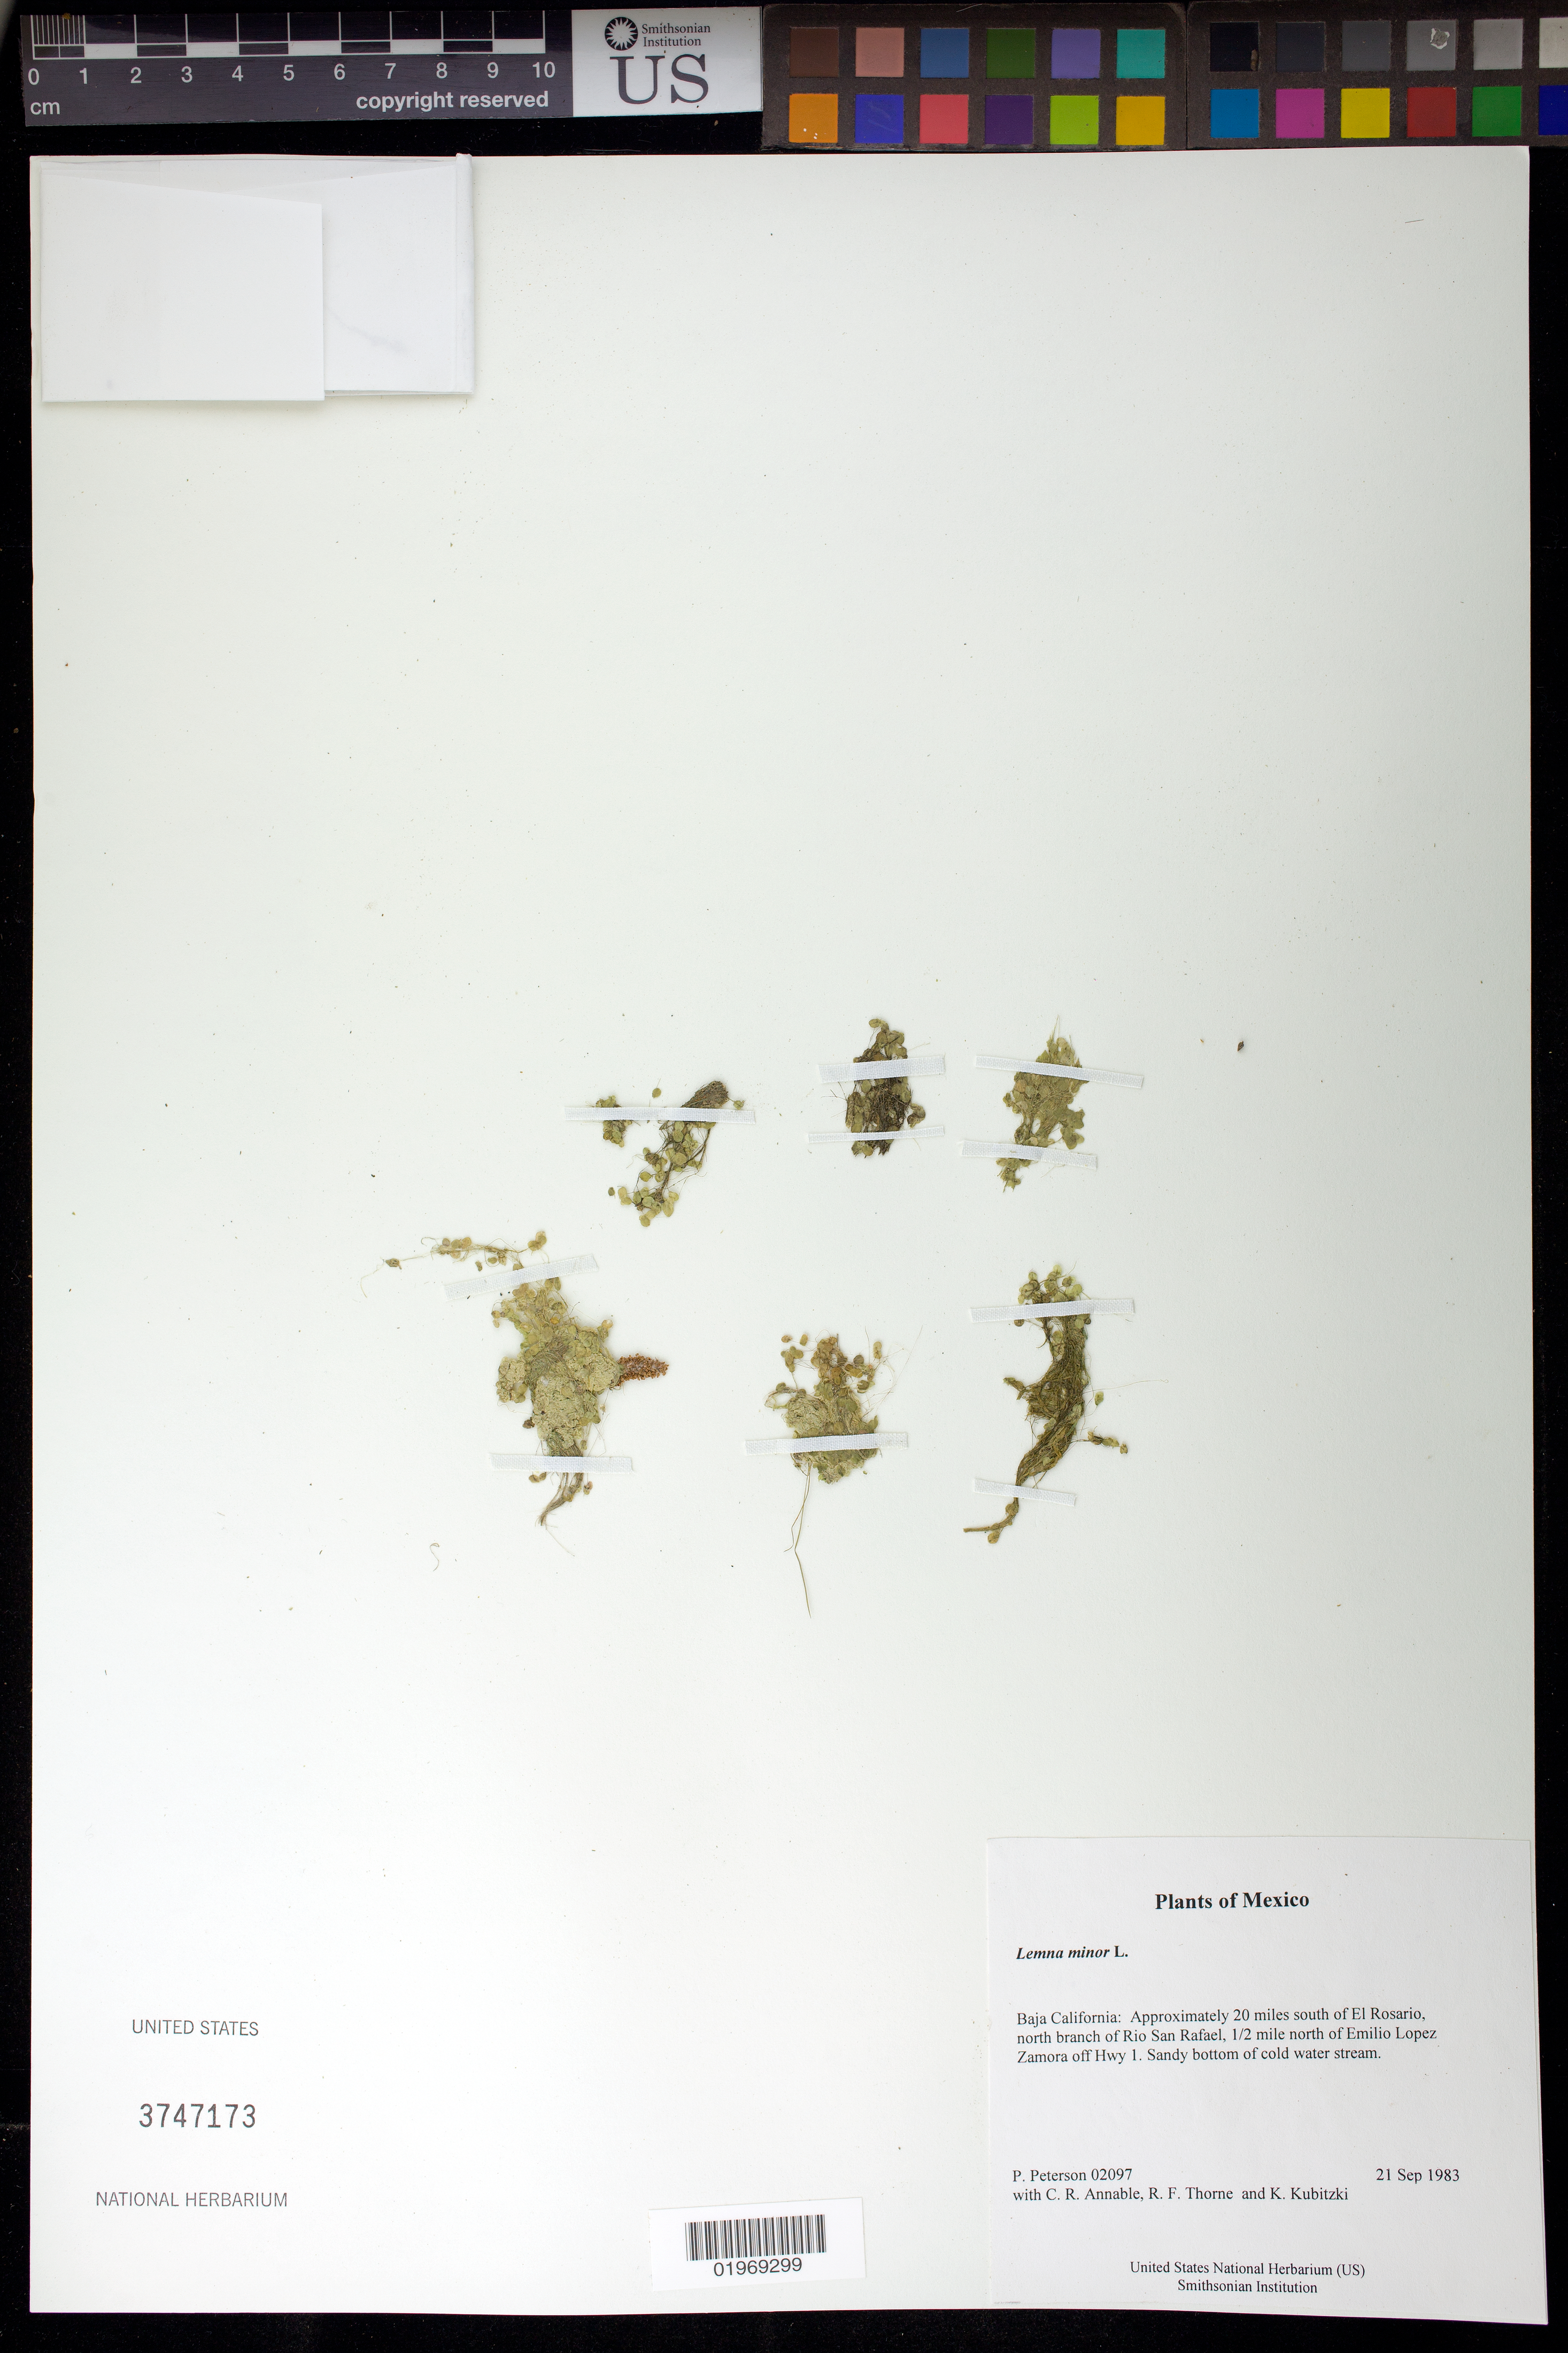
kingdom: Plantae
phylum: Tracheophyta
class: Liliopsida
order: Alismatales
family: Araceae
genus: Lemna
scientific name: Lemna minor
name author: L.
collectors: P. M. Peterson, C. R. Annable, R. F. Thorne & K. Kubitzki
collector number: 02097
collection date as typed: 21 Sep 1983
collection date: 1983-09-21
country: Mexico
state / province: Baja California Norte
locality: Approximately 20 miles south of El Rosario, north branch of Rio San Rafael, 1/2 mile north of Emilio Lopez Zamora off Hwy 1.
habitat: Sandy bottom of cold water stream.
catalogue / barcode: US 3747173